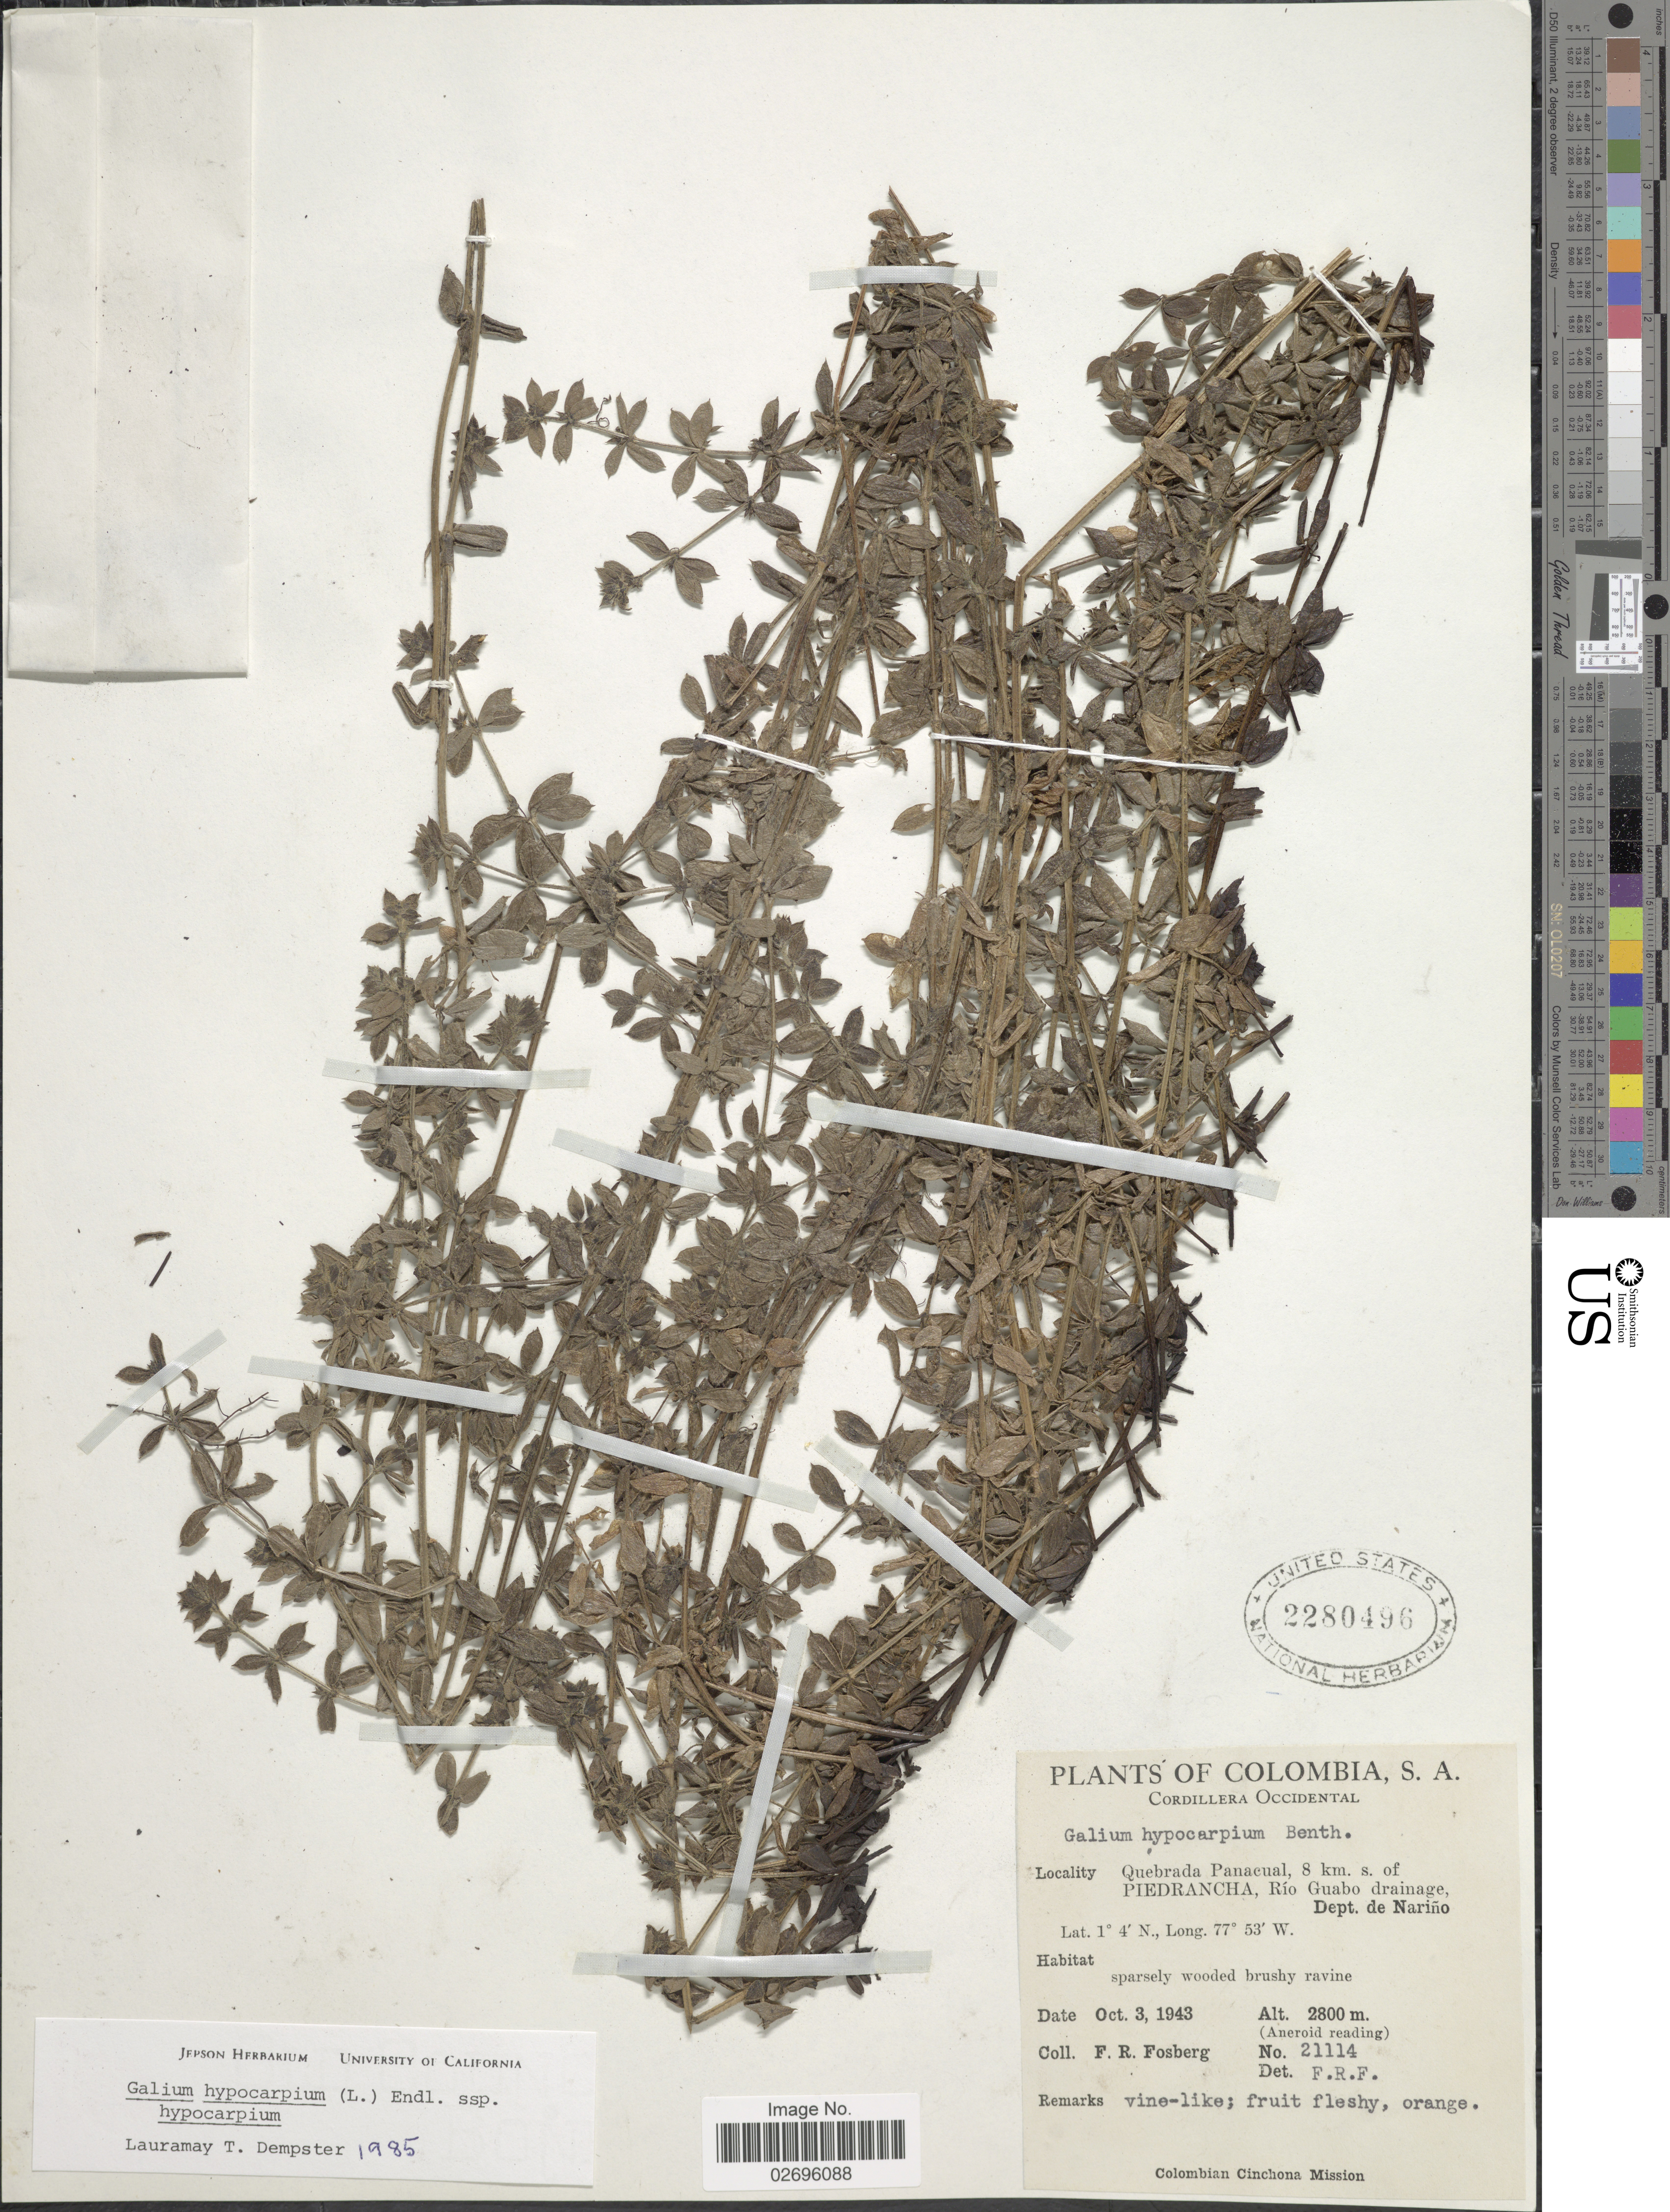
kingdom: Plantae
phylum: Tracheophyta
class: Magnoliopsida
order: Gentianales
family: Rubiaceae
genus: Galium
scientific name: Galium hypocarpium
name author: (L.) Endl. ex Griseb.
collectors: F. R. Fosberg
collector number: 21114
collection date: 1943-10-03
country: Colombia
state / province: Nariño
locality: Cordillera Occidental. Quebrada Panacual, 8 km. s. of Piedrancha, Río Guabo drainage, Dept. de Nariño.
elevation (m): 2800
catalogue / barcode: US 2280496